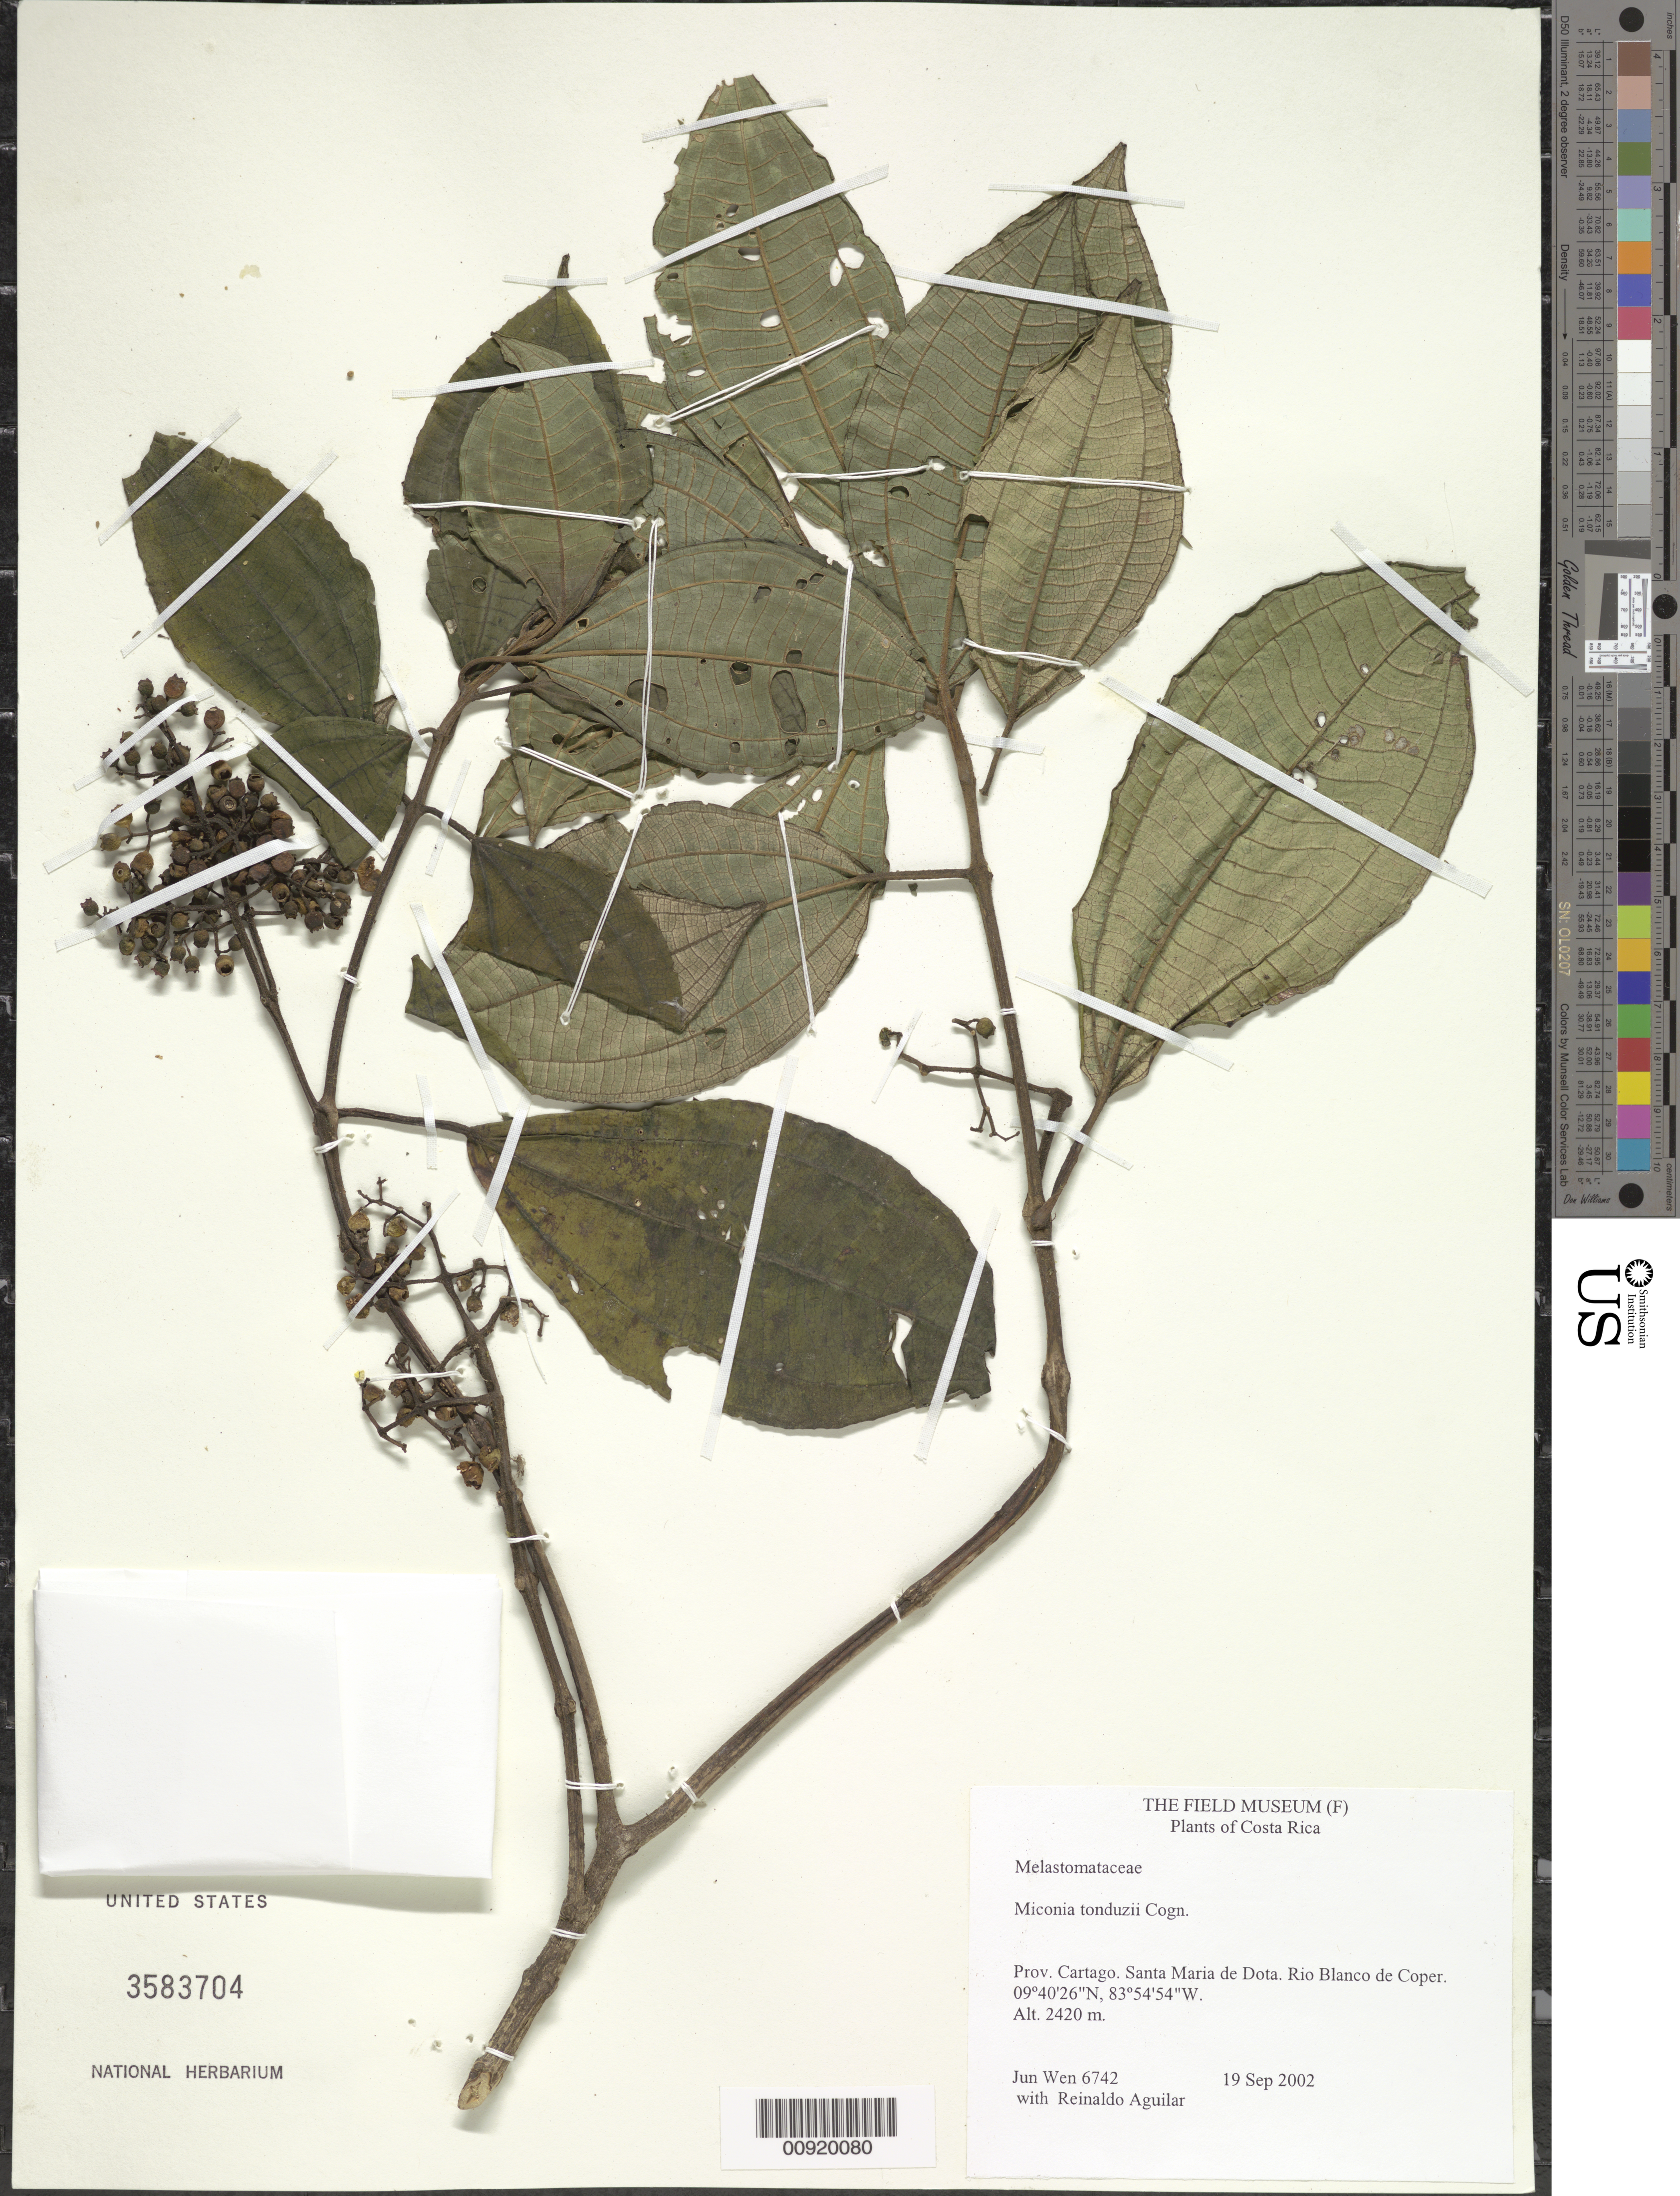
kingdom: Plantae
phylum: Tracheophyta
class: Magnoliopsida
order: Myrtales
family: Melastomataceae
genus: Miconia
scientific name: Miconia tonduzii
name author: Cogn. in A. DC.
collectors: J. Wen & R. Aguilar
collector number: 6741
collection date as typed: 19 Sep 2002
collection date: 2002-09-19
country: Costa Rica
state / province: Cartago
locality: Santa Maria de Dota. Rio Blanco de Coper.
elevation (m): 2420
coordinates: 9 40 26 N, 83 54 54 W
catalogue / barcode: US 3583704